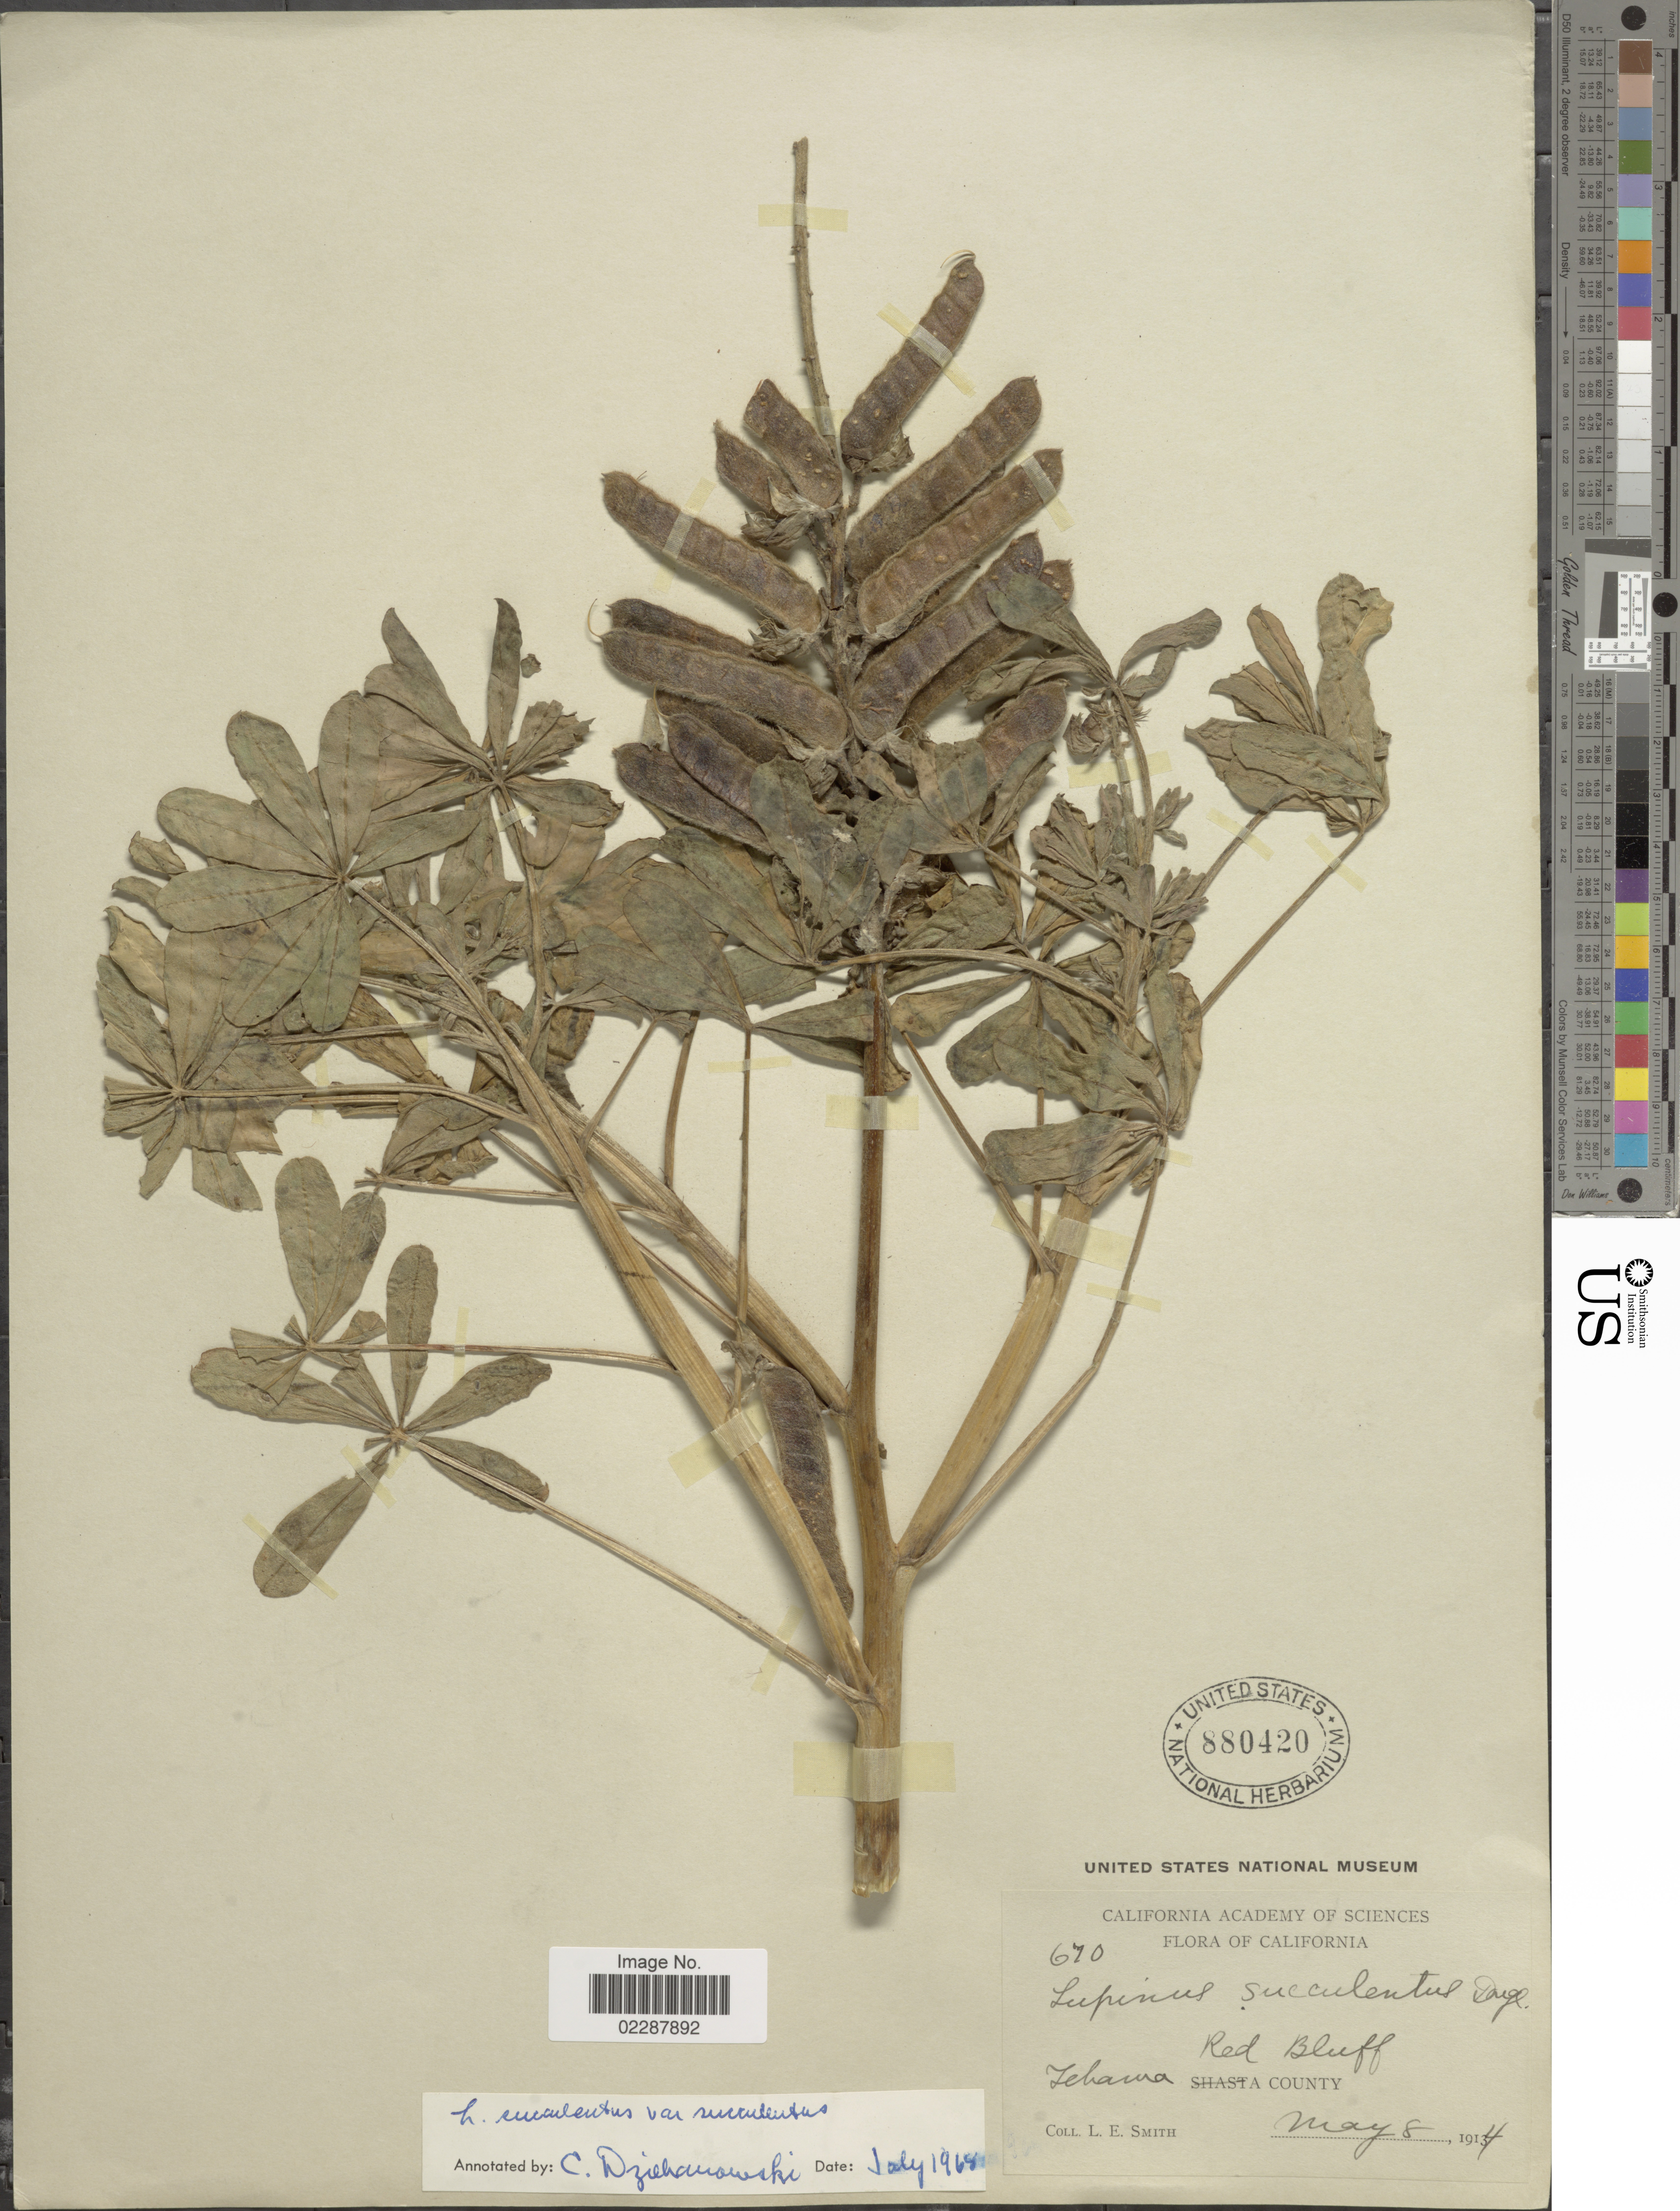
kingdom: Plantae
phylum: Tracheophyta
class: Magnoliopsida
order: Fabales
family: Fabaceae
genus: Lupinus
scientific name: Lupinus succulentus var. succulentus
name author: Douglas ex K. Koch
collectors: L. E. Smith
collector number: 670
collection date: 1914-05-08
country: United States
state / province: California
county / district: Tehama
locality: Red Bluff Tehama County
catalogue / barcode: US 880420